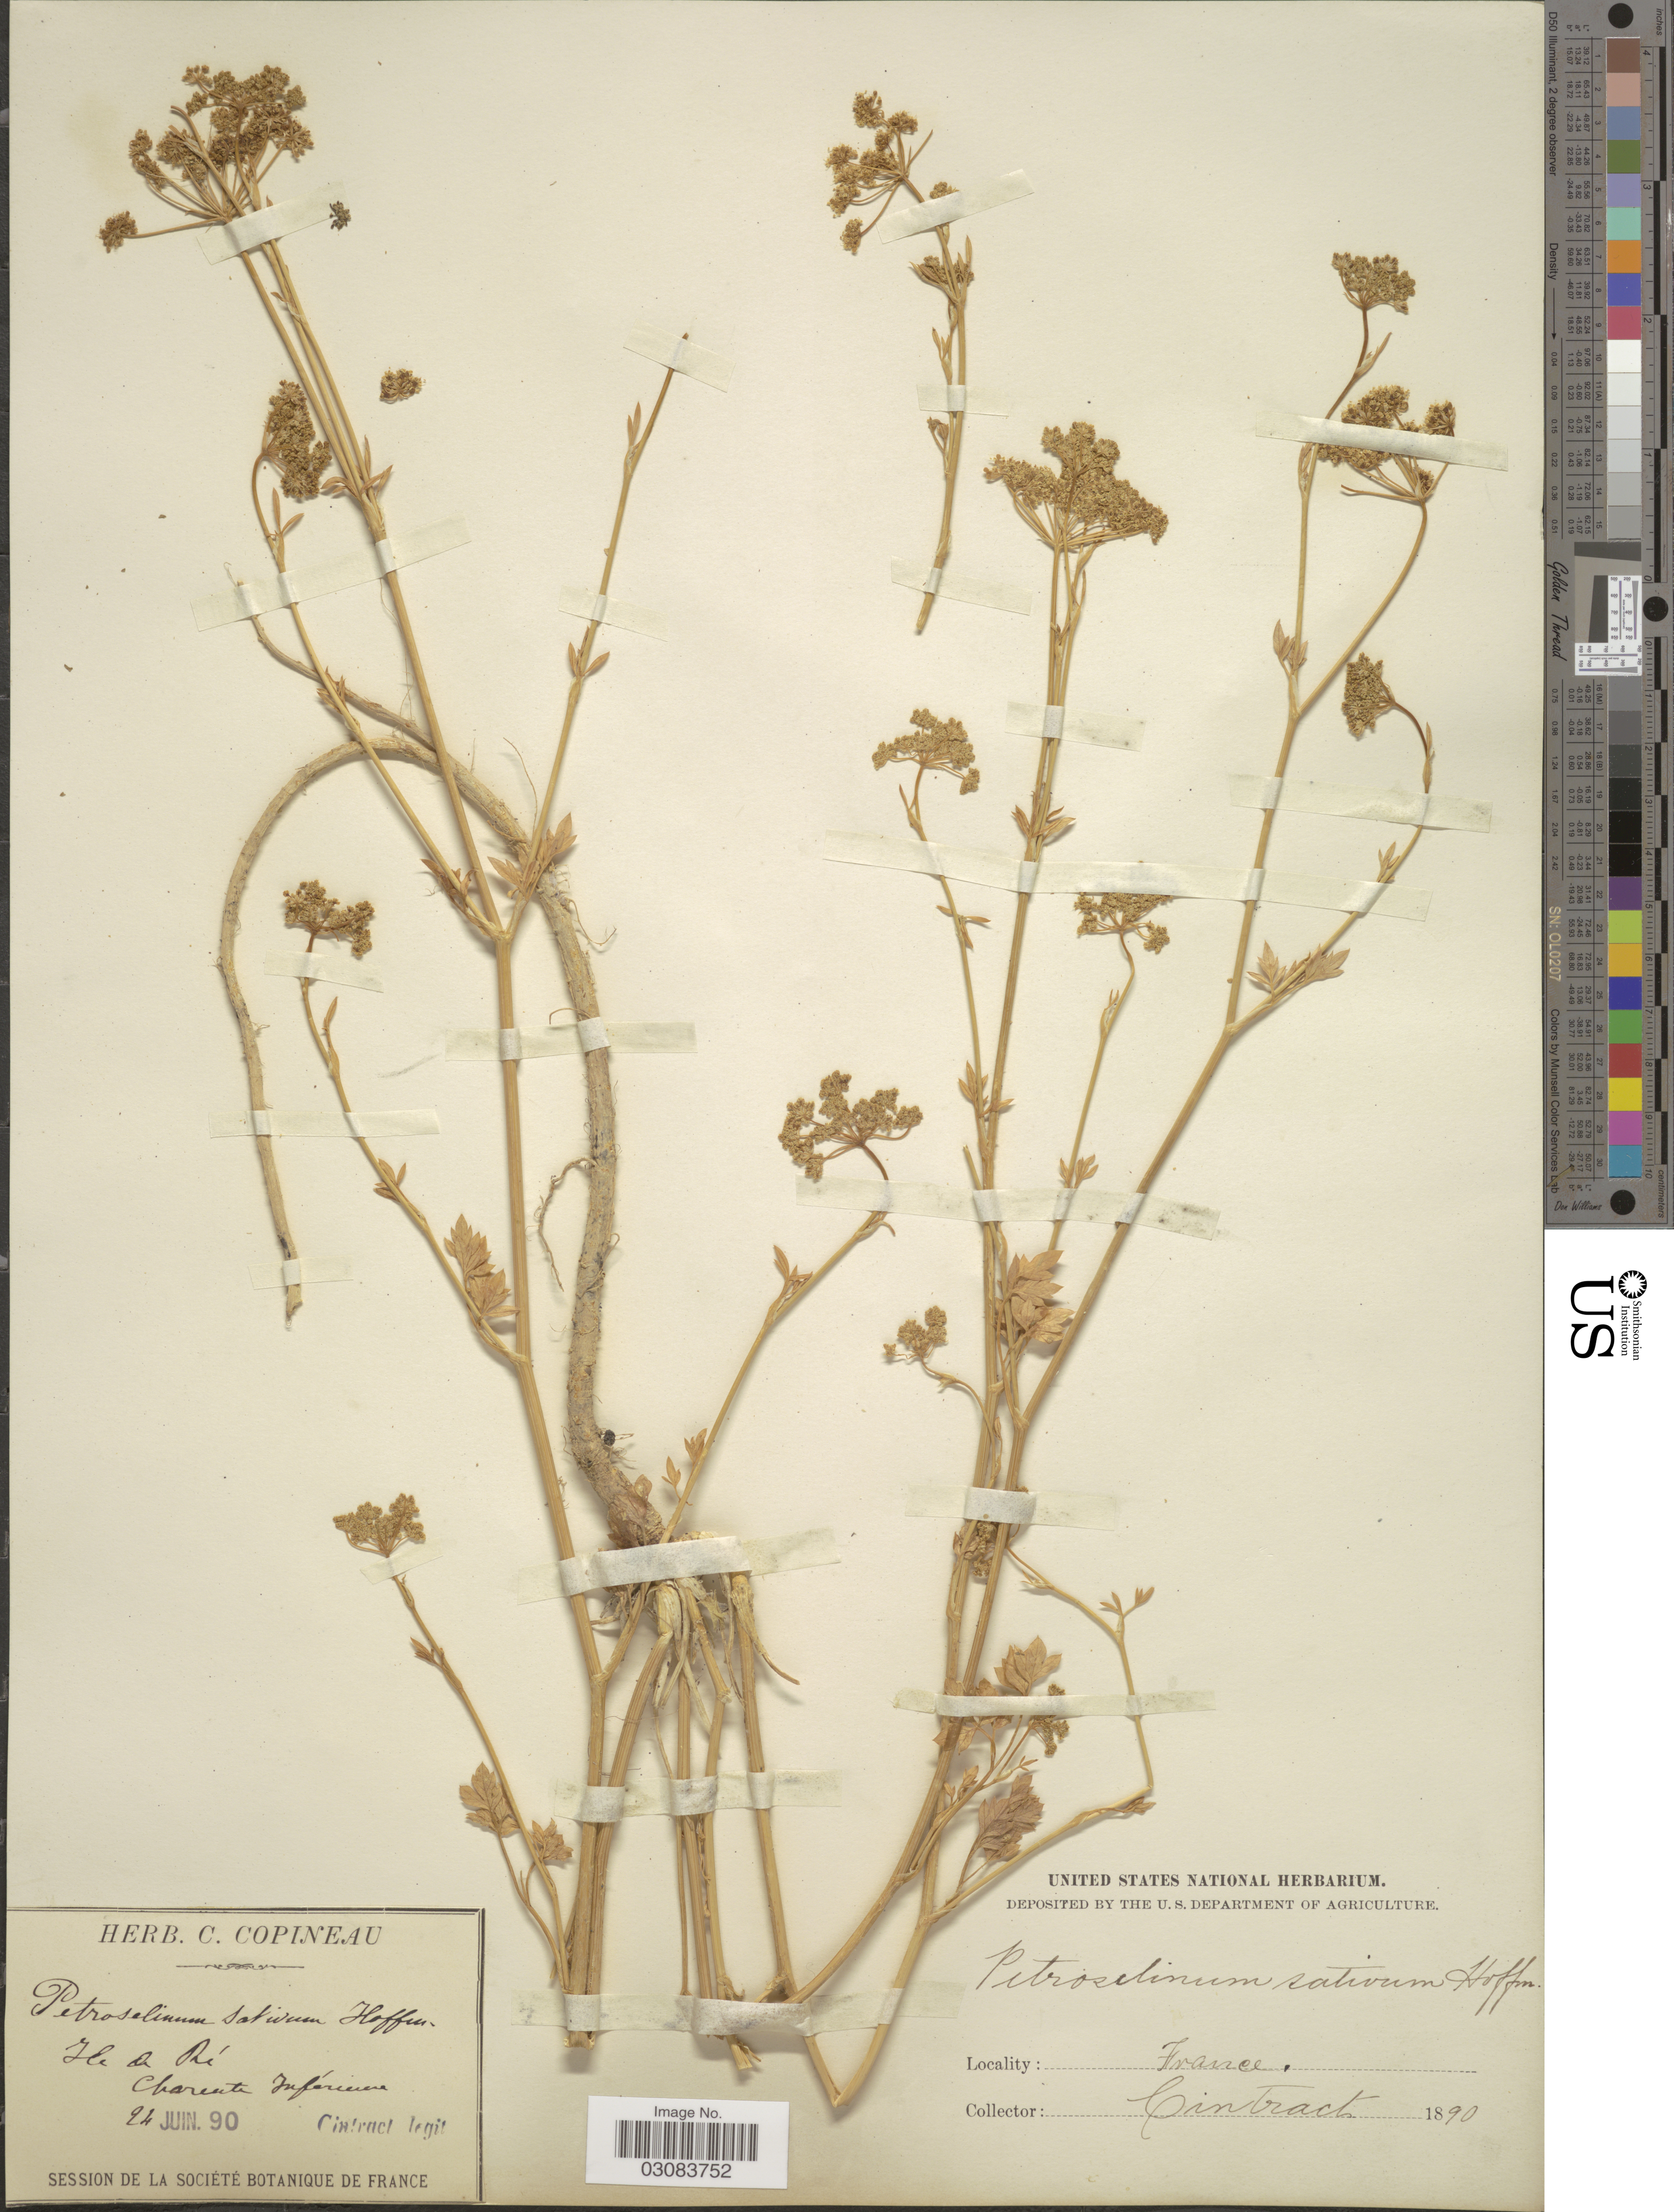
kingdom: Plantae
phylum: Tracheophyta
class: Magnoliopsida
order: Apiales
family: Apiaceae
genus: Petroselinum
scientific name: Petroselinum crispum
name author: (Mill.) Fuss.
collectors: Cintract, --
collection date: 1890-06-24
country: France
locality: Ile de Ré. Charente Inférieur.